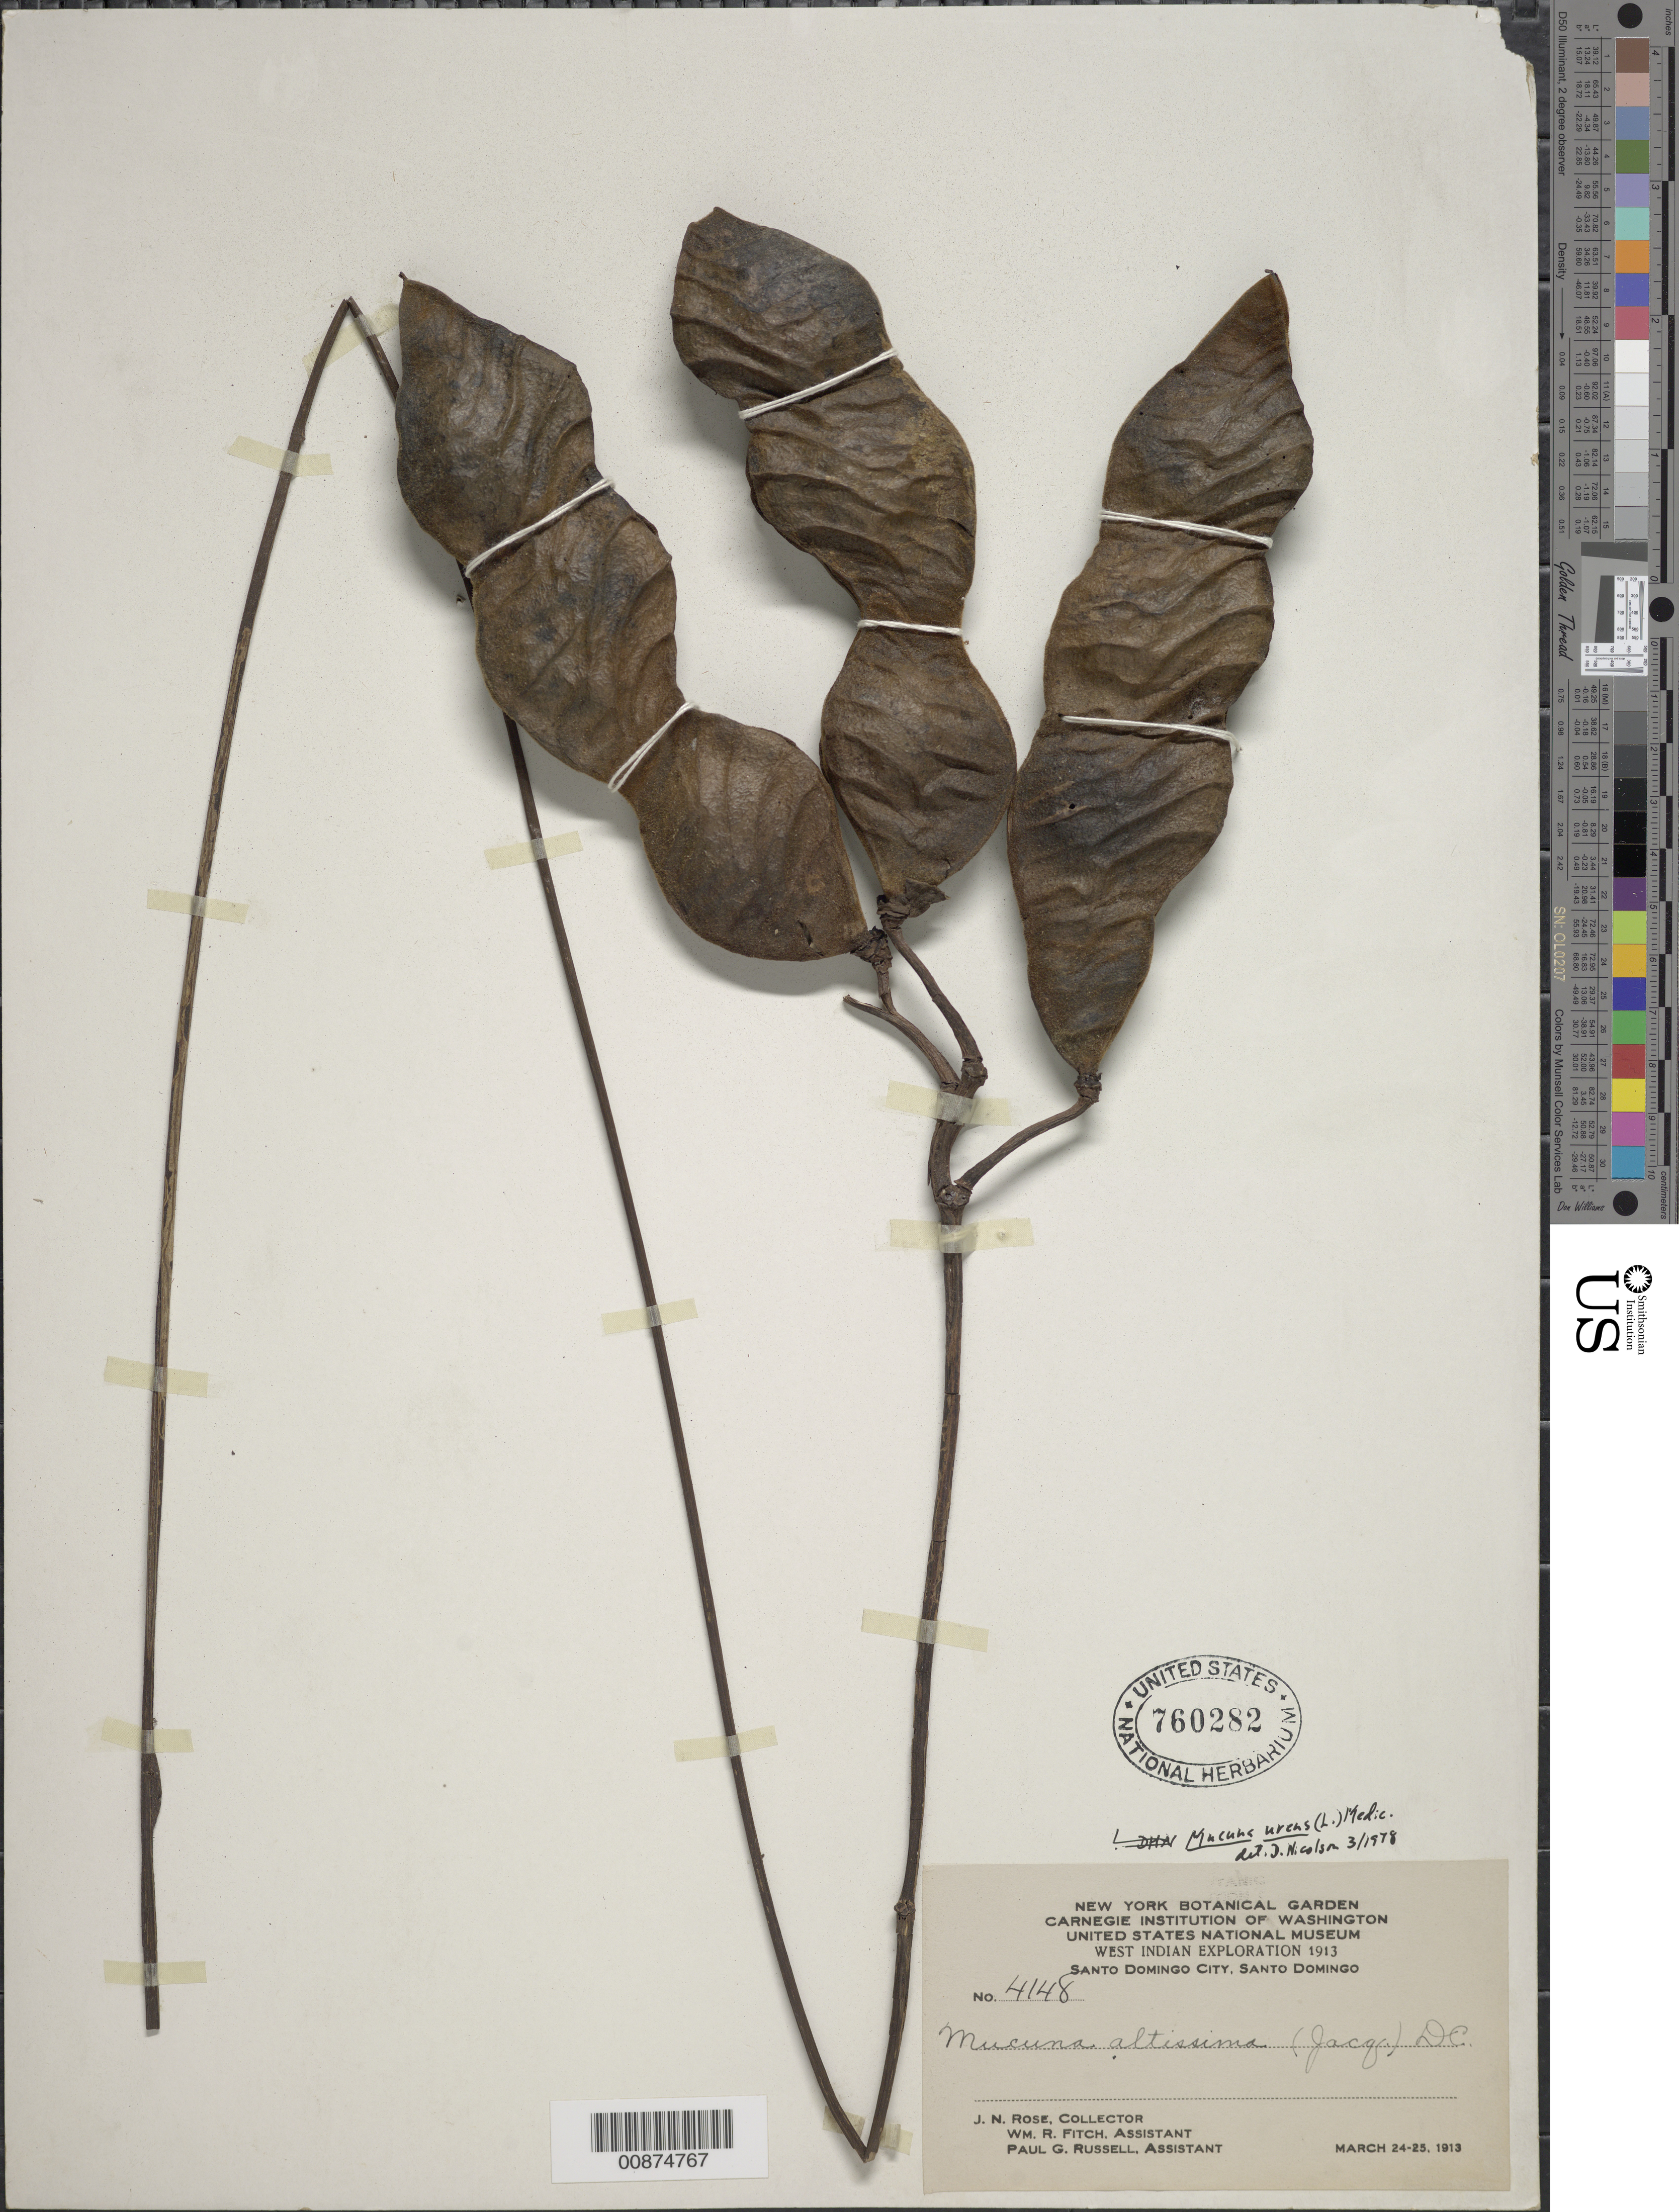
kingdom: Plantae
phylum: Tracheophyta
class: Magnoliopsida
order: Fabales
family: Fabaceae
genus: Mucuna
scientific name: Mucuna urens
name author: (L.) Medik.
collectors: J. N. Rose, W. R. Fitch & P. G. Russell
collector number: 4148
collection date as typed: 24 Mar 1913 to 25 Mar 1913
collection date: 1913-03-24/1913-03-25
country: Dominican Republic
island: Hispaniola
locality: Santo Domingo City, Santo Domingo.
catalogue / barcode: US 760282